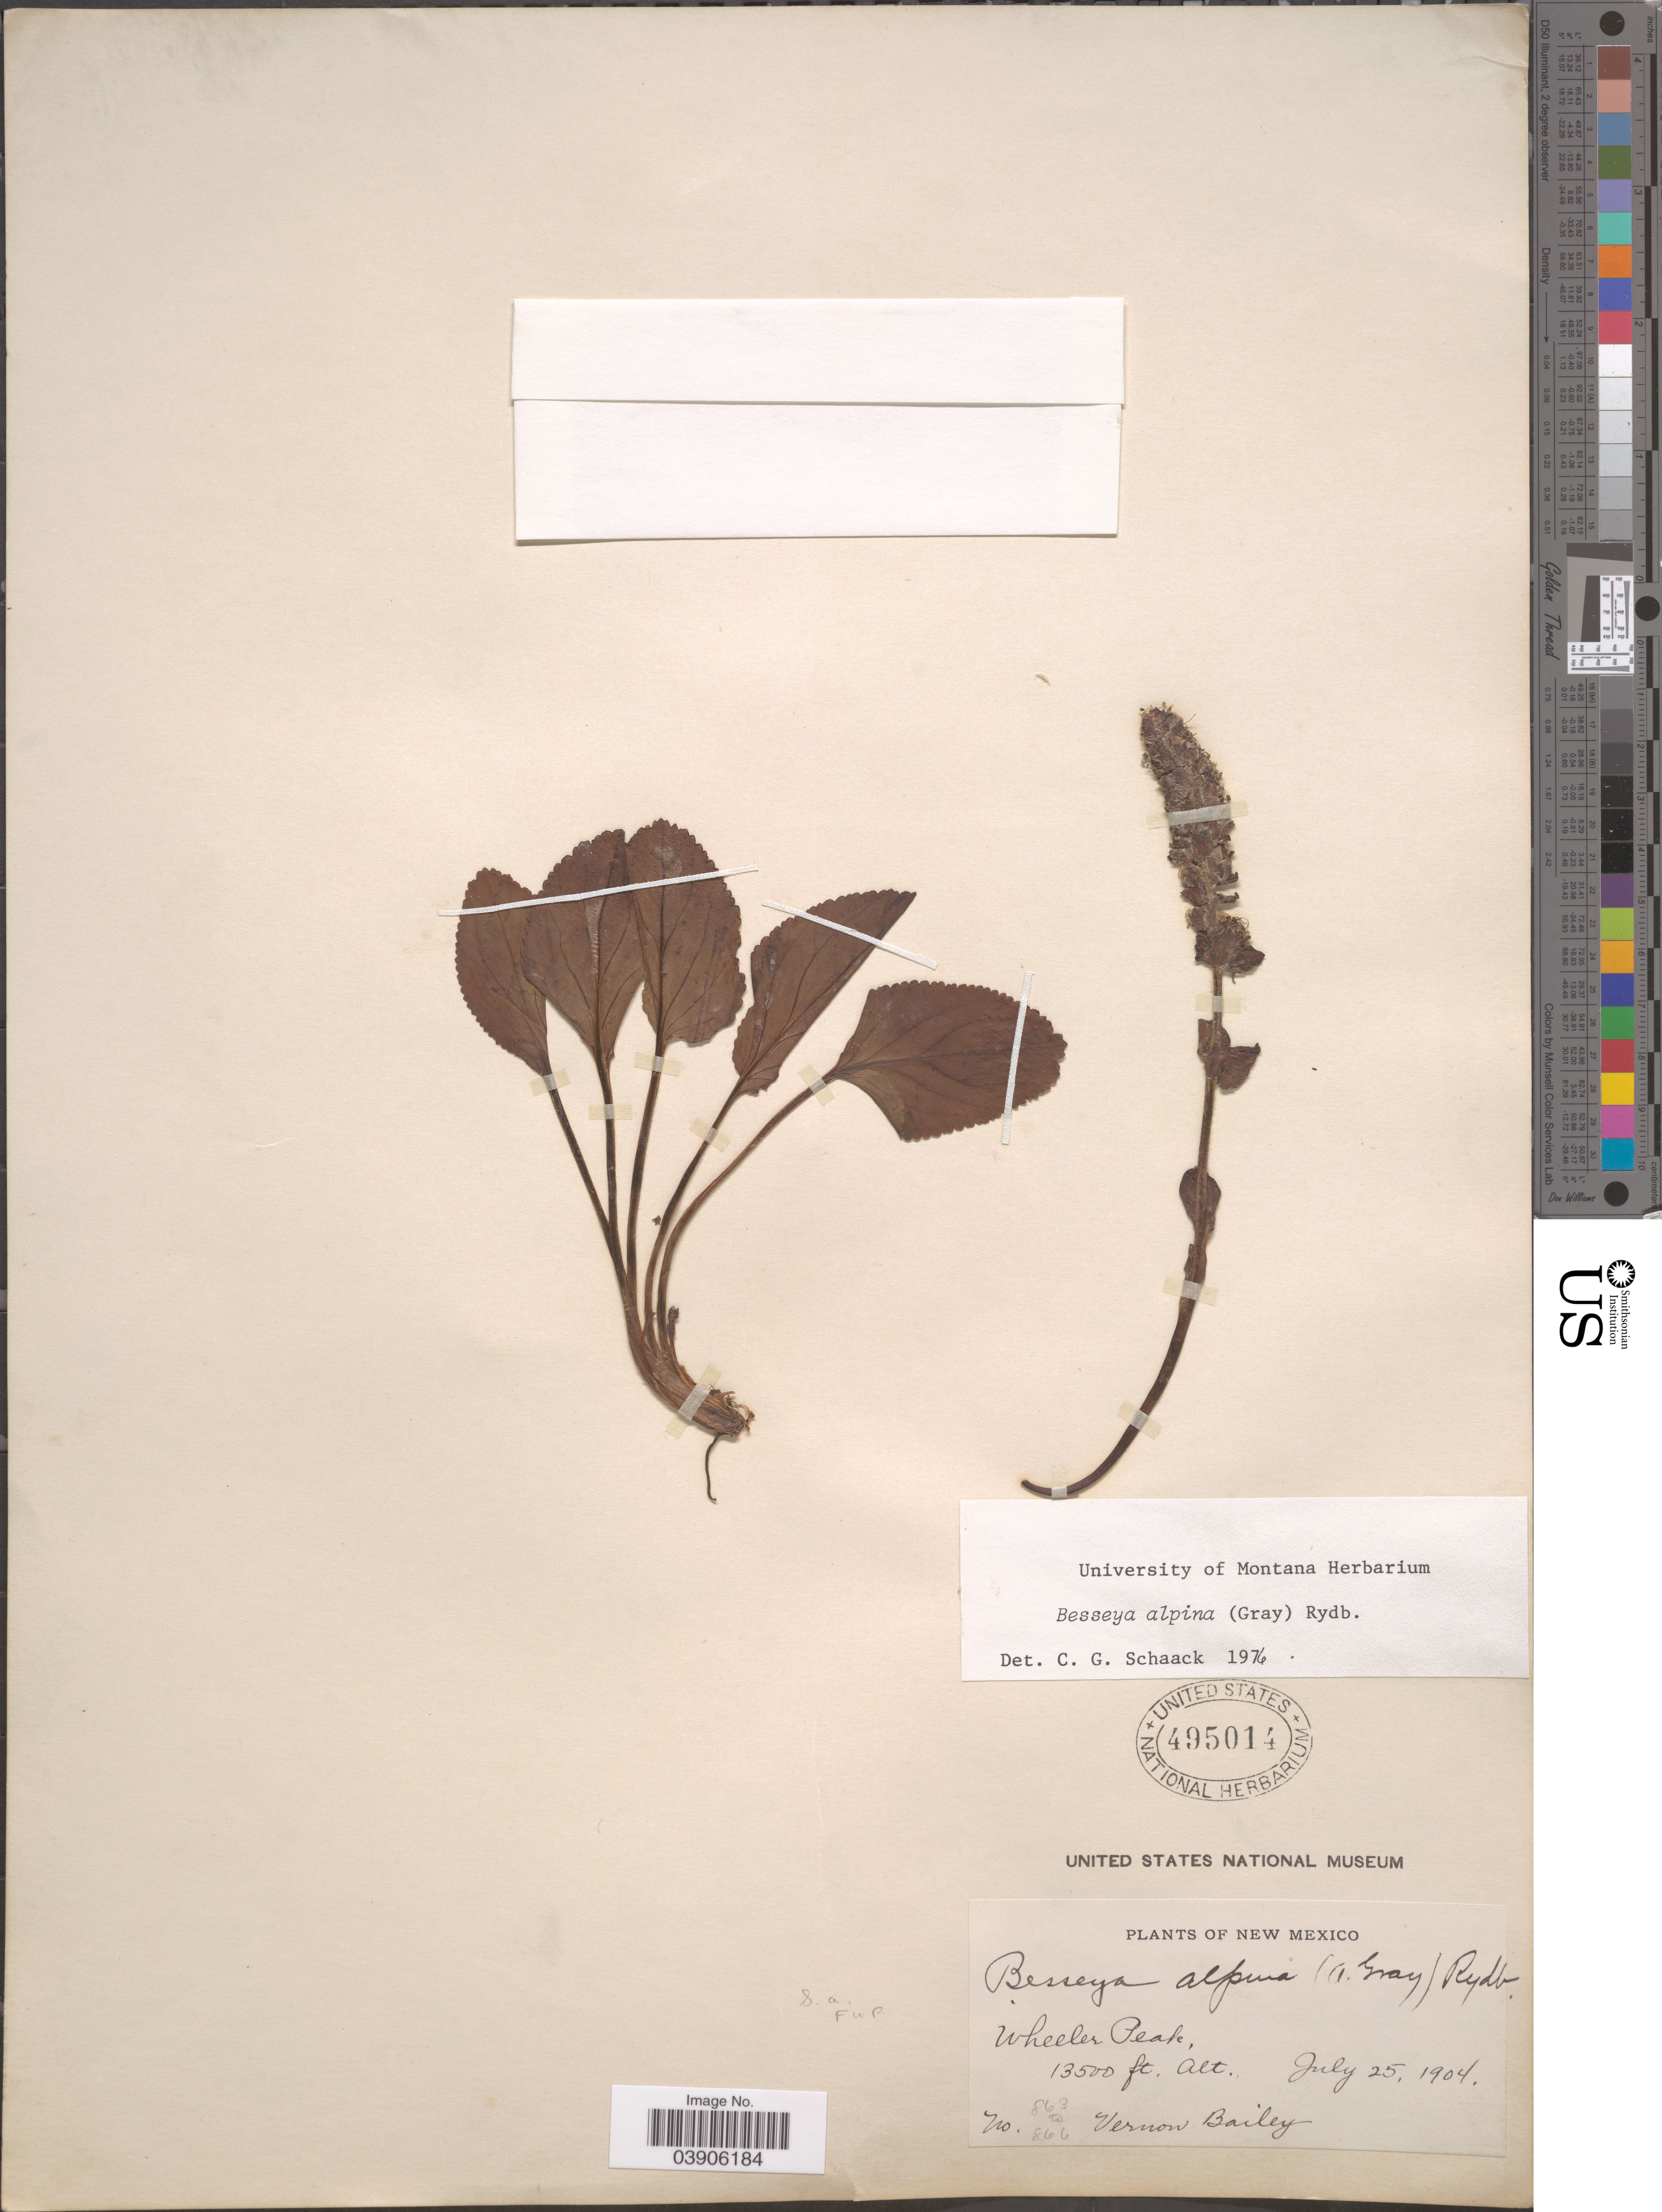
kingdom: Plantae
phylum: Tracheophyta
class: Magnoliopsida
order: Lamiales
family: Plantaginaceae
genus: Synthyris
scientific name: Synthyris alpina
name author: A. Gray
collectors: V. O. Bailey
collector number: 863 to 866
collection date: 1904-07-25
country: United States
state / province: New Mexico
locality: Wheeler Peak.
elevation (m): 4115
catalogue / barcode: US 495014